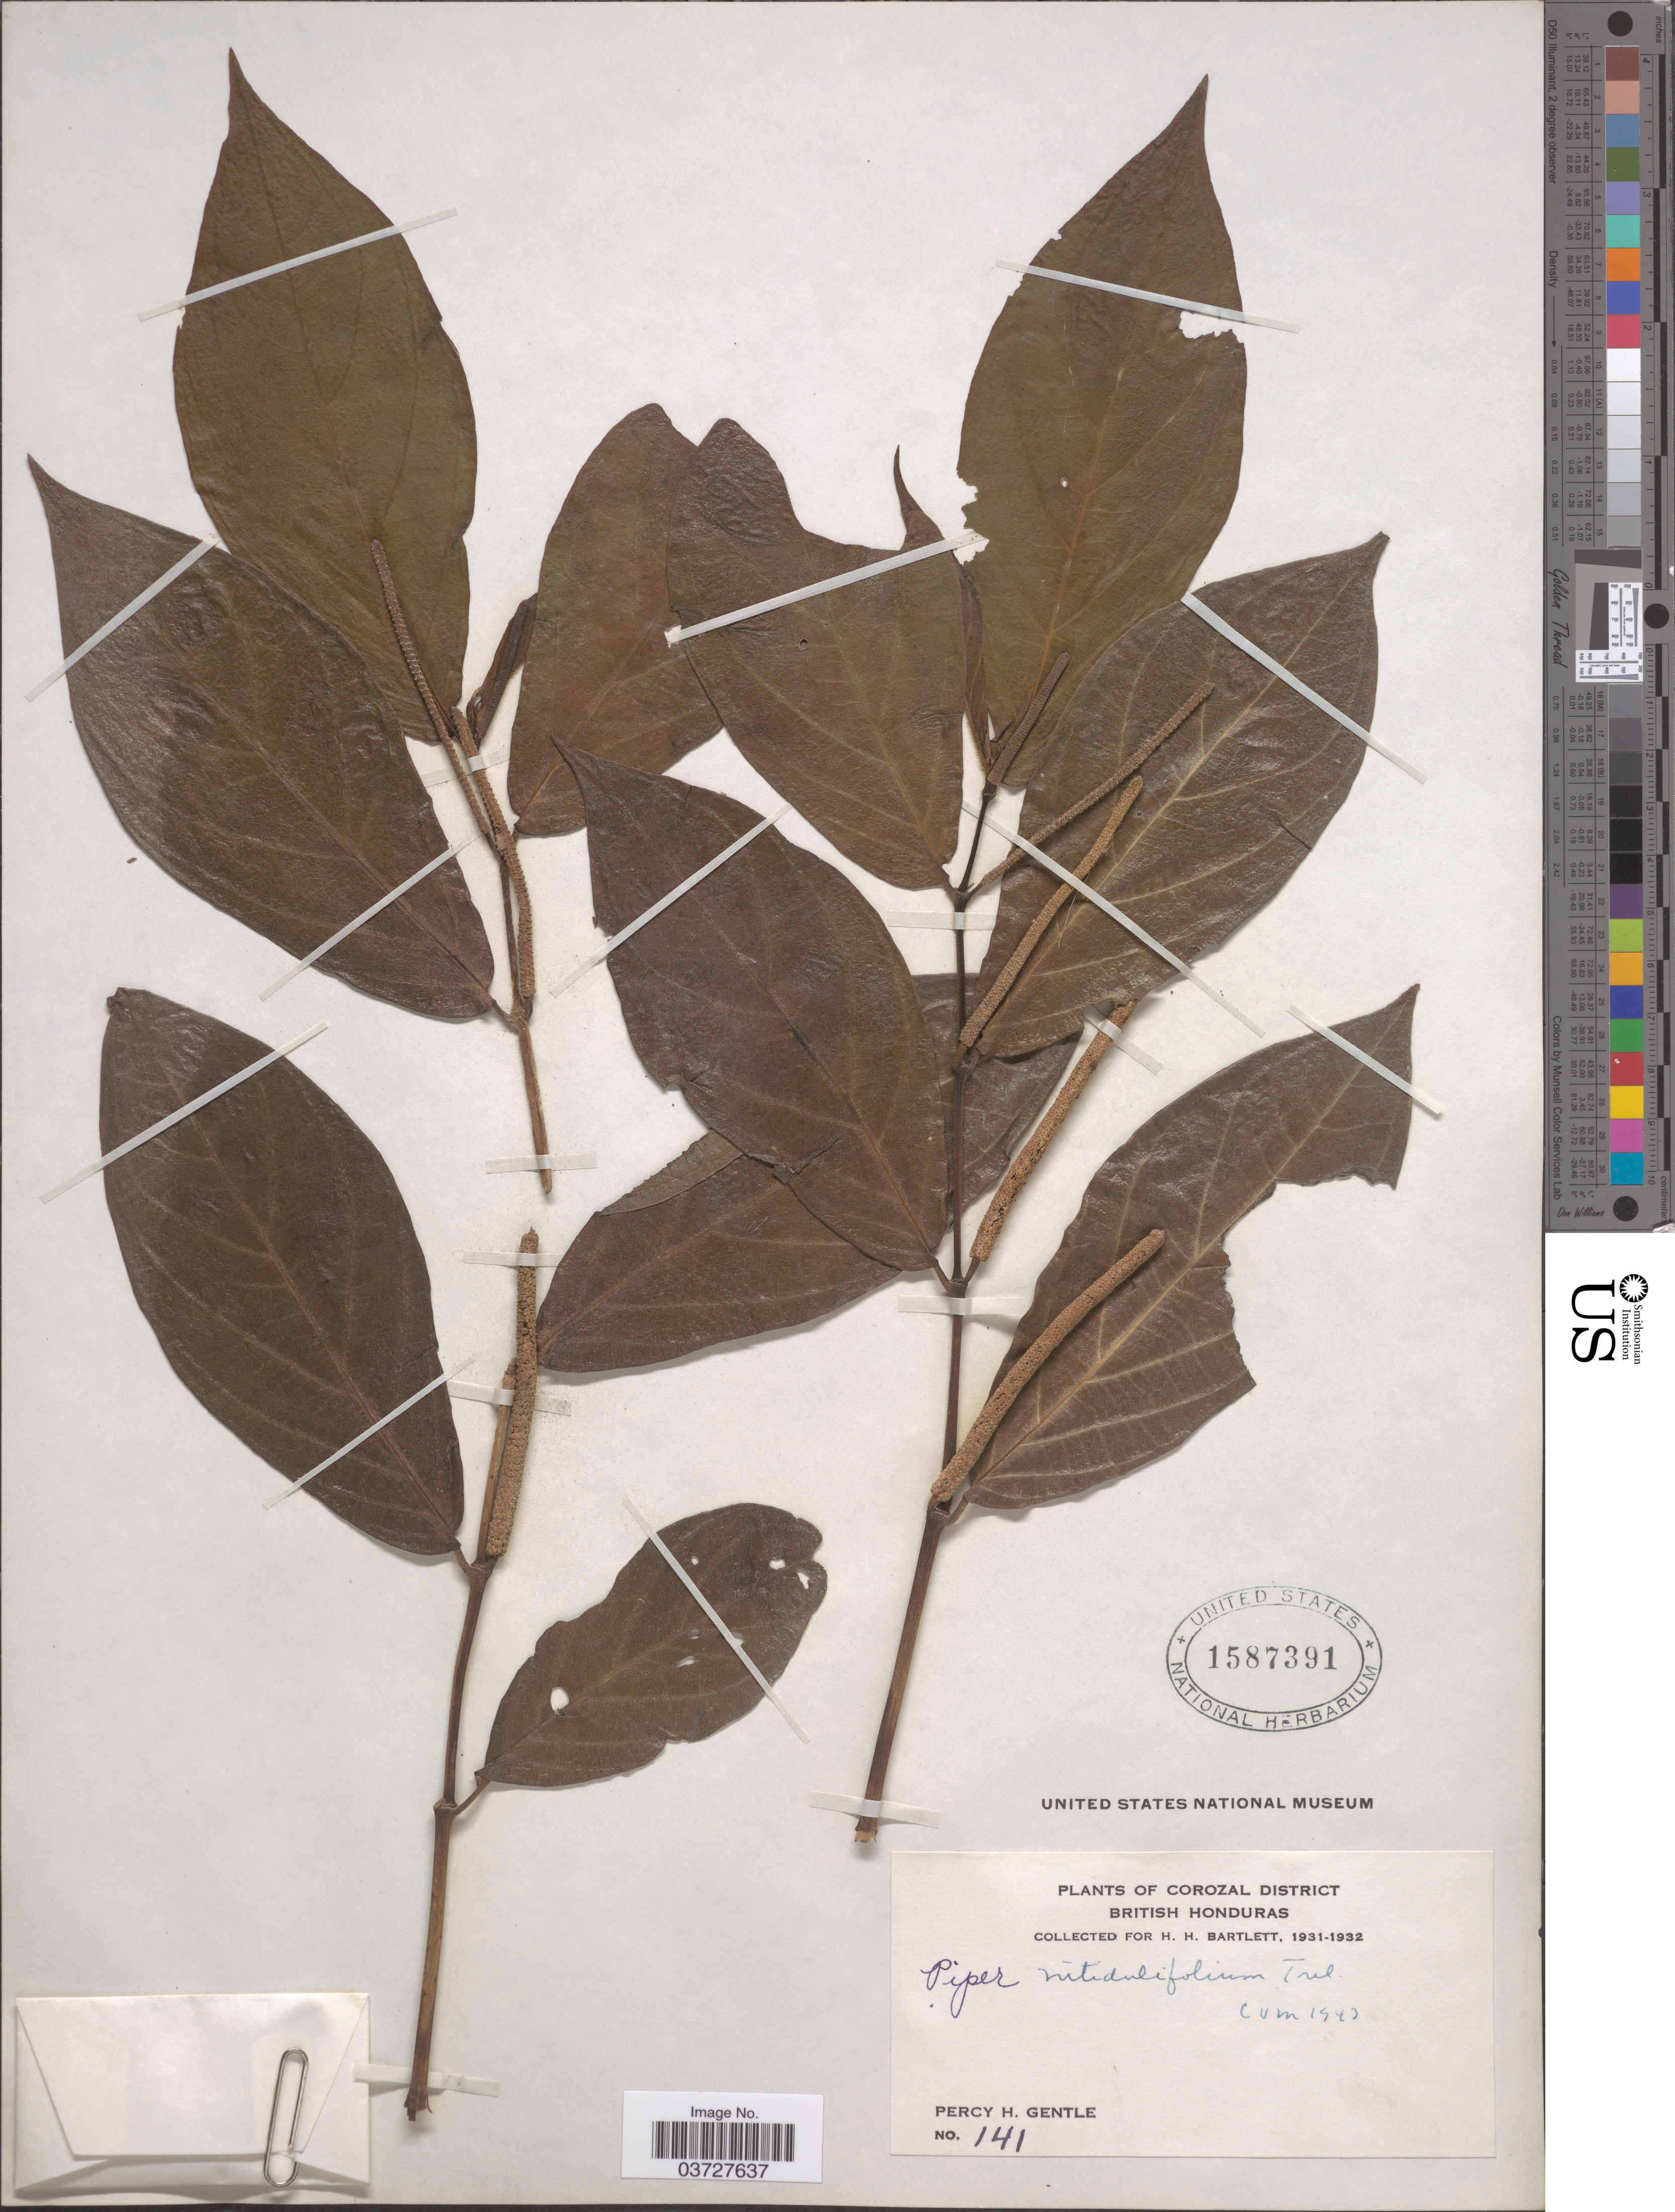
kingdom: Plantae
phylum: Tracheophyta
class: Magnoliopsida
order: Piperales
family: Piperaceae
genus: Piper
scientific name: Piper nitidulifolium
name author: Trel.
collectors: P. H. Gentle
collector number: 141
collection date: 1931/1932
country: Belize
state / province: Corozal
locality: Corozal District, British Honduras.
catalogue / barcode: US 1587391